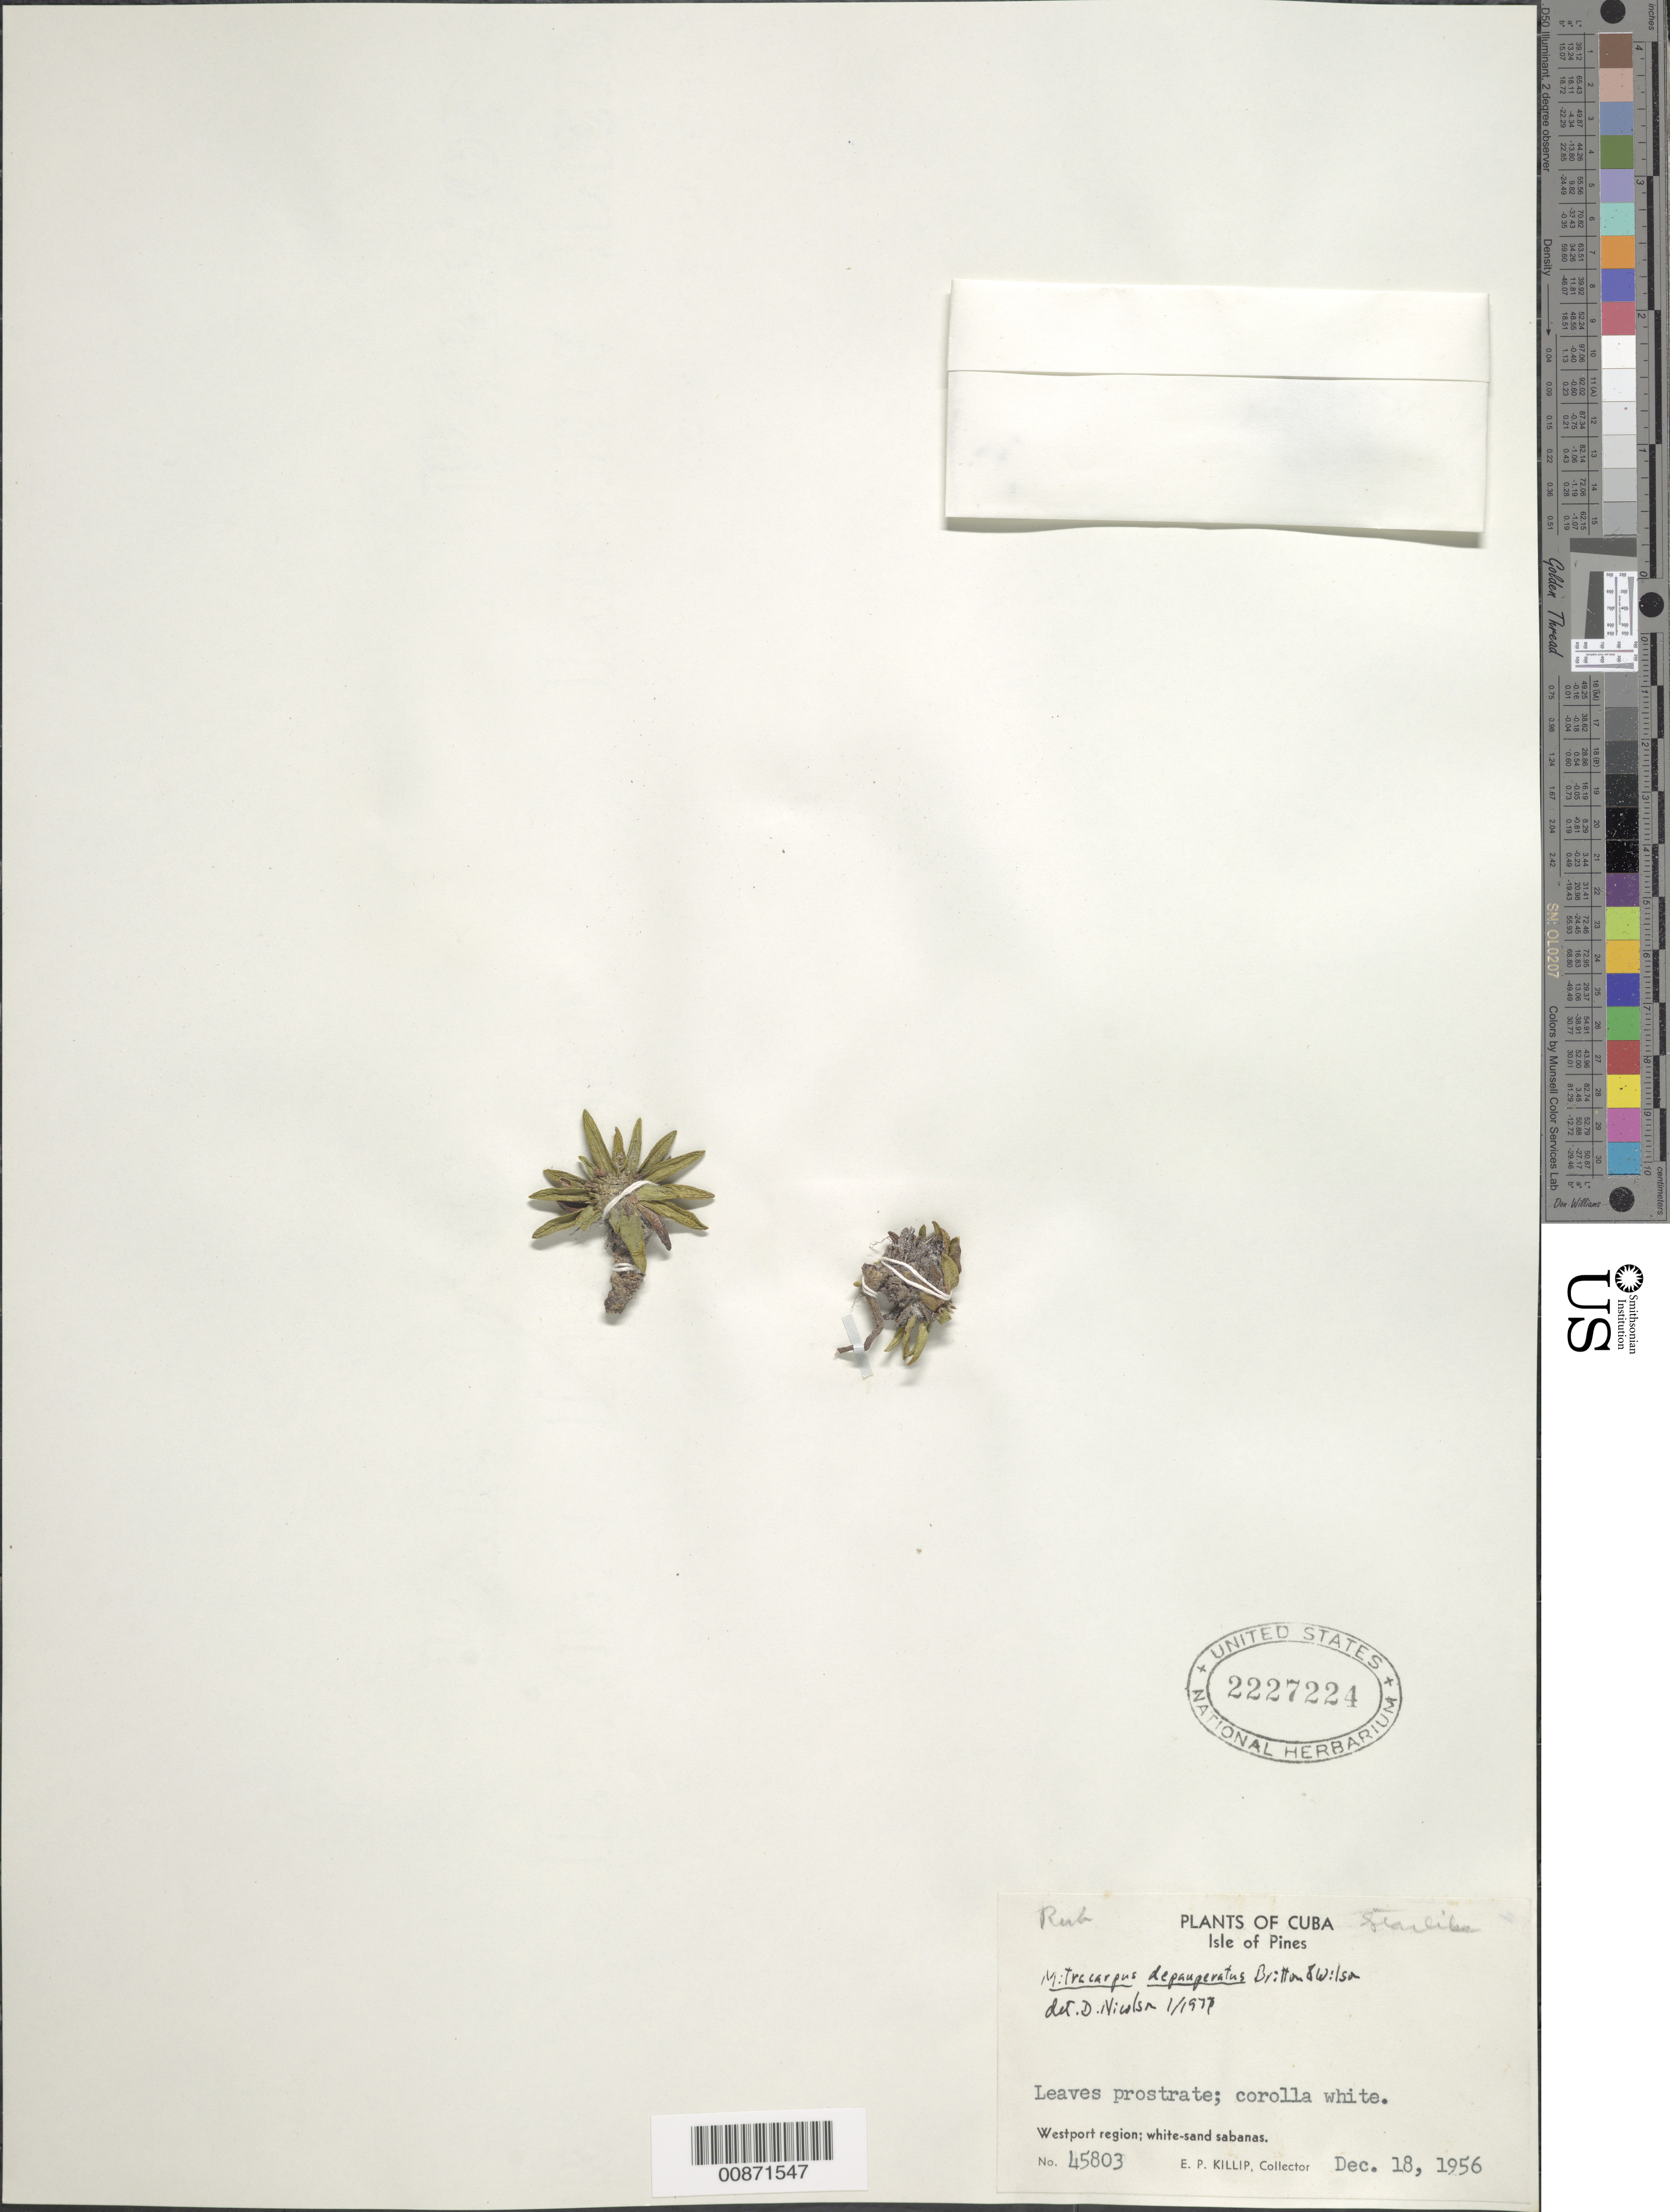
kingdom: Plantae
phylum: Tracheophyta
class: Magnoliopsida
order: Gentianales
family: Rubiaceae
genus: Mitracarpus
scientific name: Mitracarpus depauperatus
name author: Britton & P. Wilson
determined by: Nicolson, Dan H.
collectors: E. P. Killip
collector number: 45803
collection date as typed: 18 Dec 1956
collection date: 1956-12-18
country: Cuba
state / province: Isla de La Juventud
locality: Westport region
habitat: White-sand savannas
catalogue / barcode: US 2227224